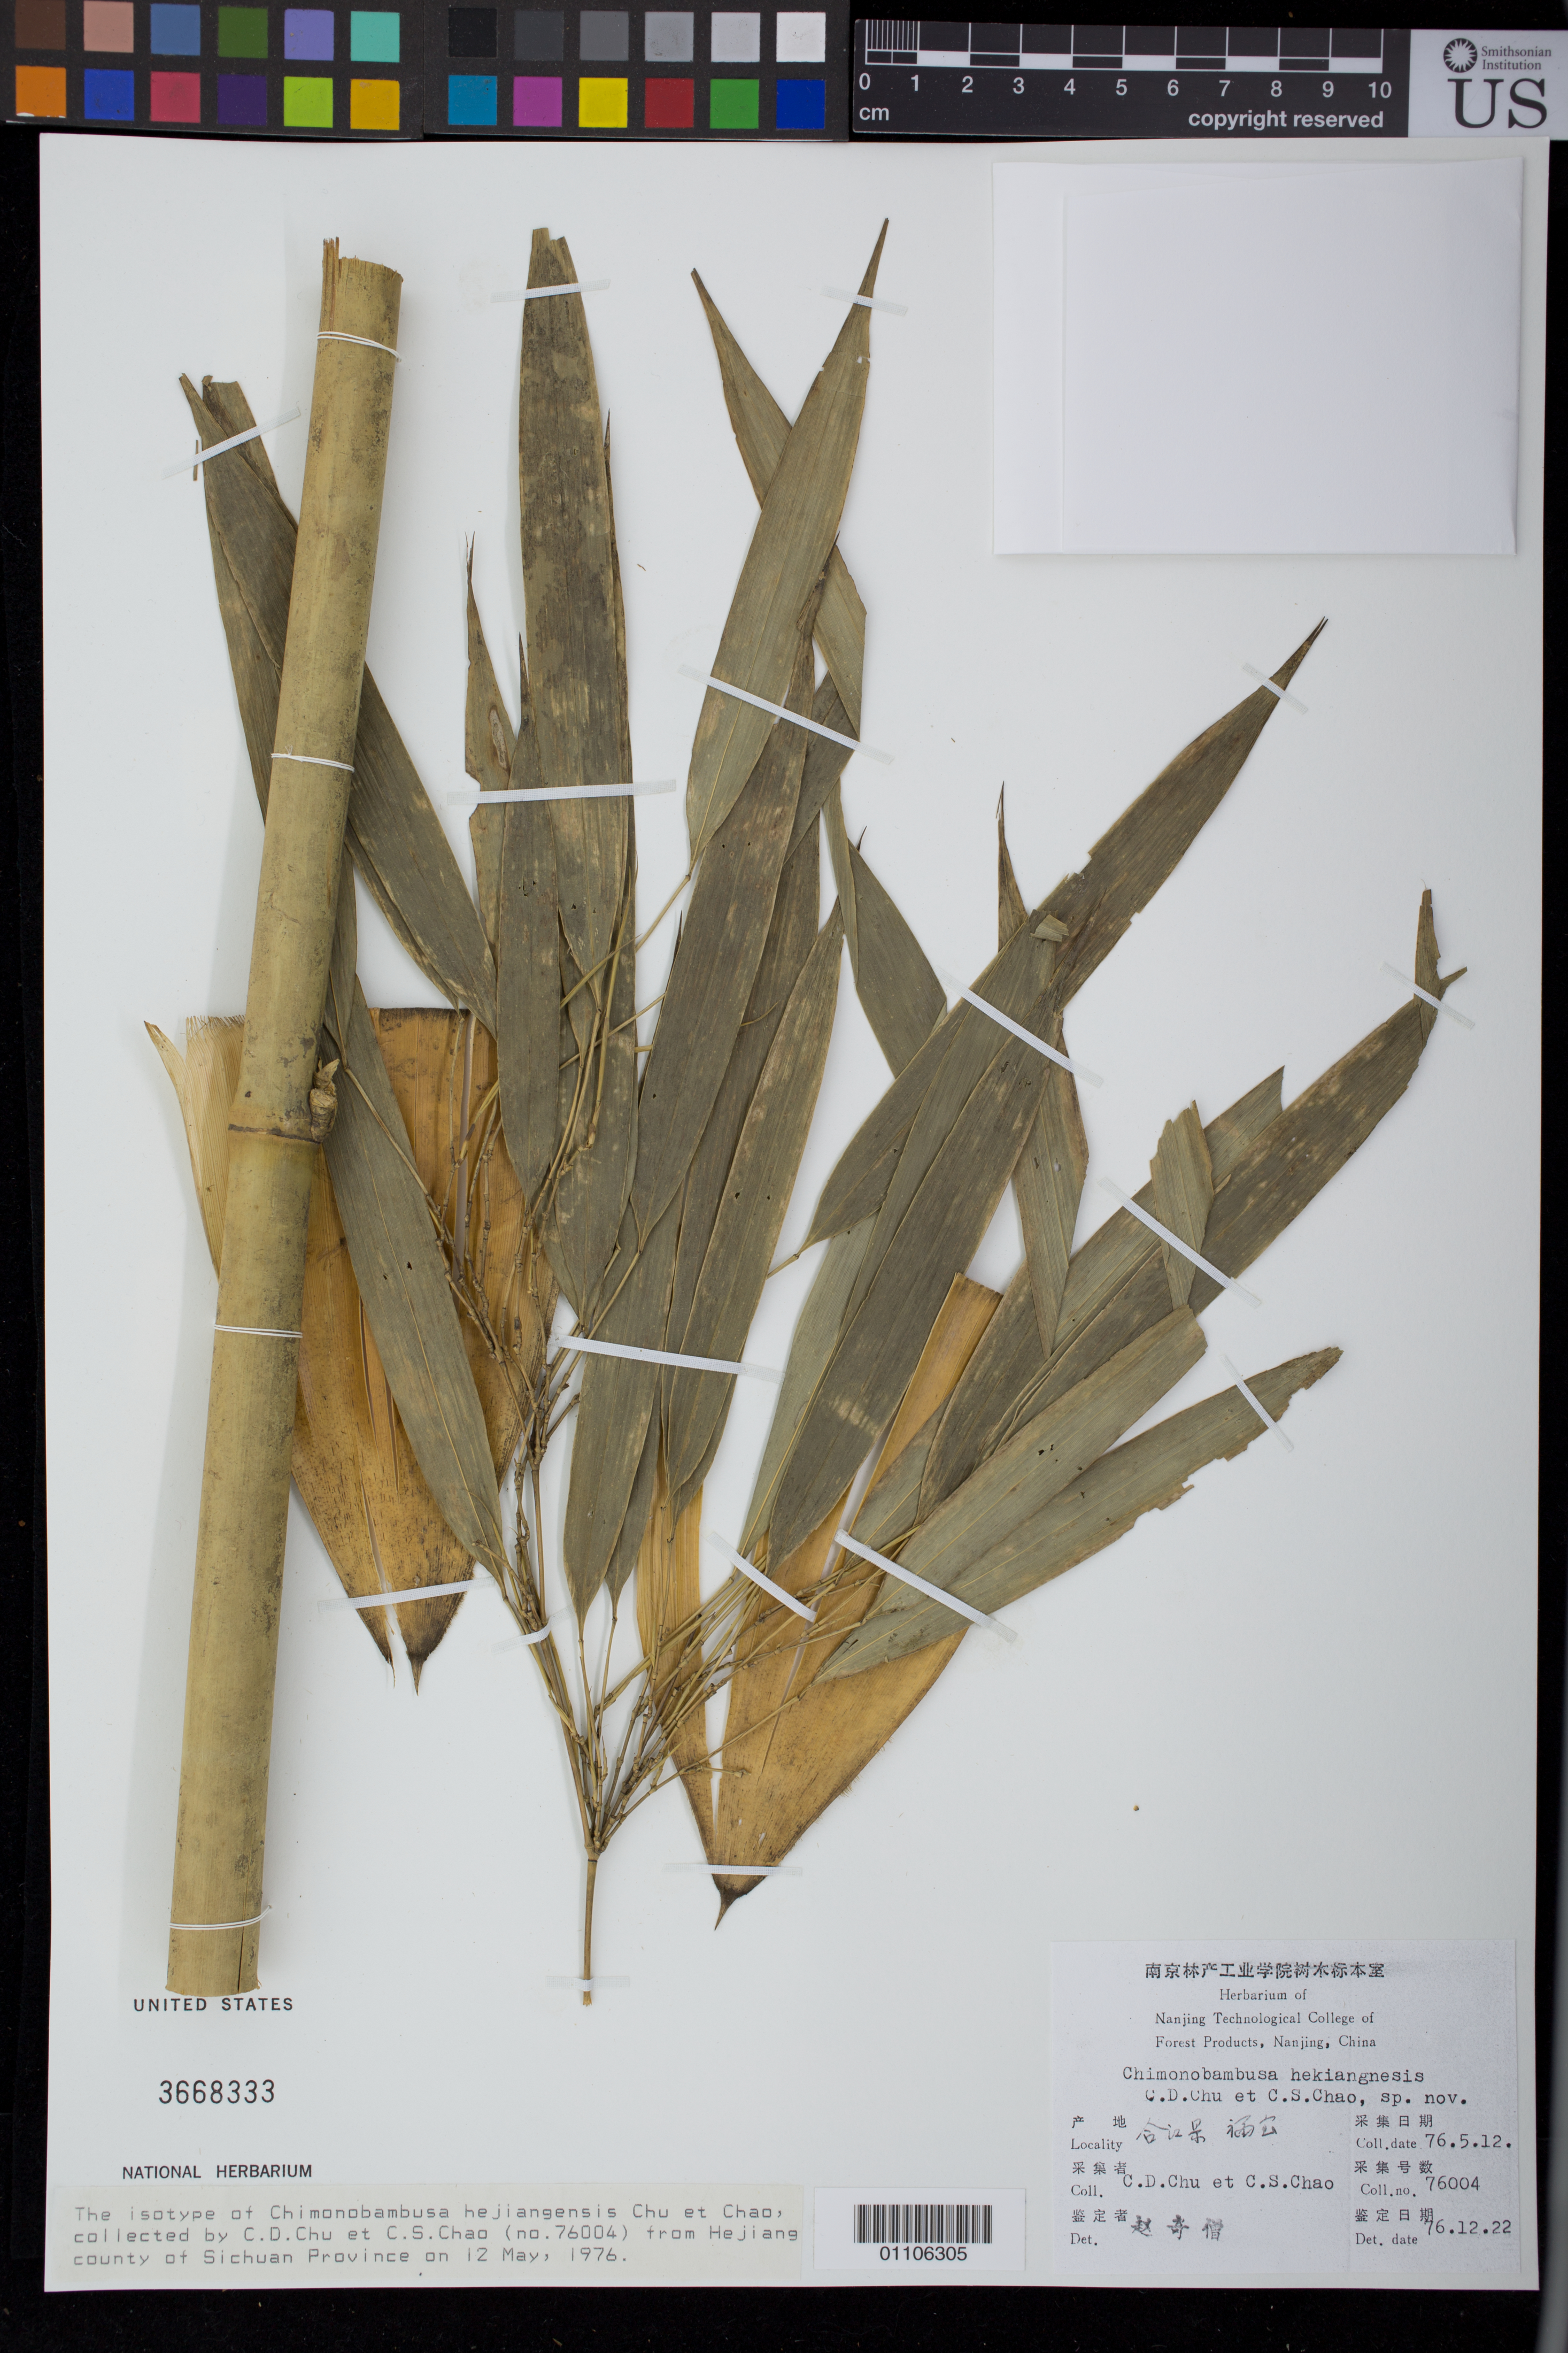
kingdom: Plantae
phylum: Tracheophyta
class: Liliopsida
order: Poales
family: Poaceae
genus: Chimonobambusa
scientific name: Chimonobambusa hejiangensis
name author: C.D. Chu & C.S. Chao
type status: Isotype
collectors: C. Chu & C. Chao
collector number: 76004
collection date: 1976-05-12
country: China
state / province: Sichuan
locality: Hejiang county of Sichuan Province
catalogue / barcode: US 3668333